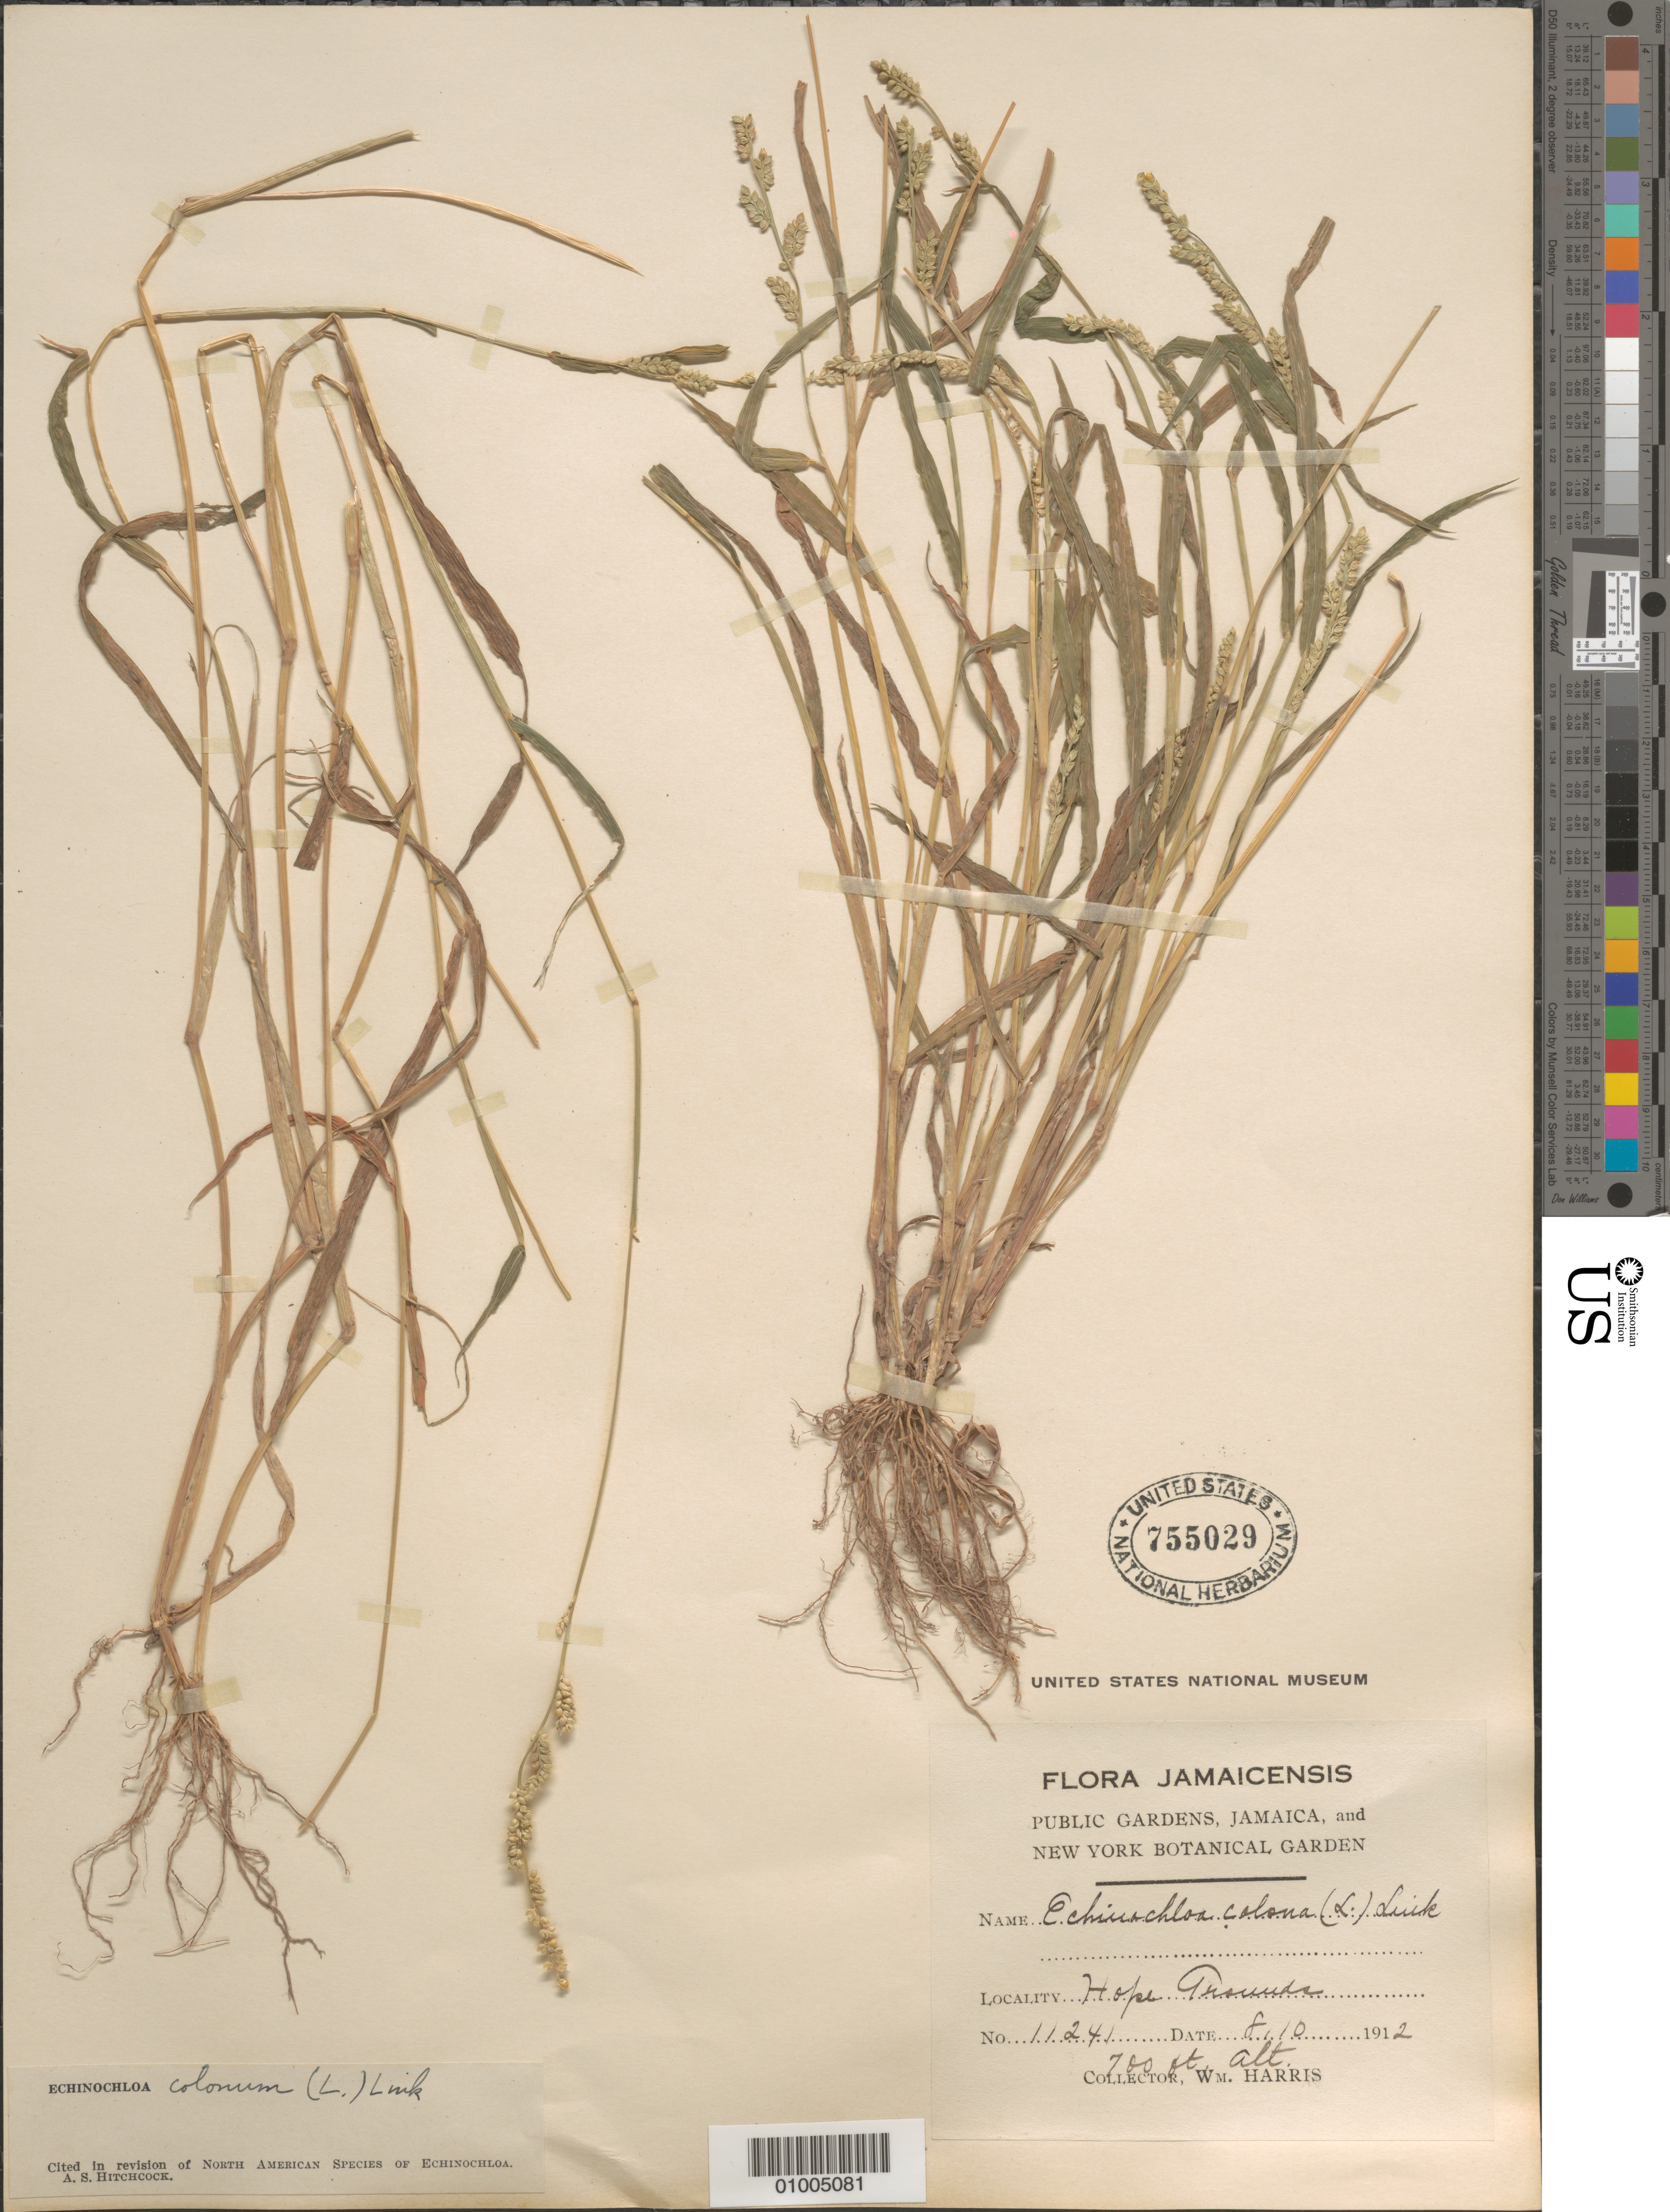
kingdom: Plantae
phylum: Tracheophyta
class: Liliopsida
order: Poales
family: Poaceae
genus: Echinochloa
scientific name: Echinochloa colona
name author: (L.) Link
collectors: W. H. Harris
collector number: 11241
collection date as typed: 08 Oct 1912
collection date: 1912-10-08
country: Jamaica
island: Jamaica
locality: Hope Grounds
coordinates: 0 N, 0 E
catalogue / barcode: US 755029